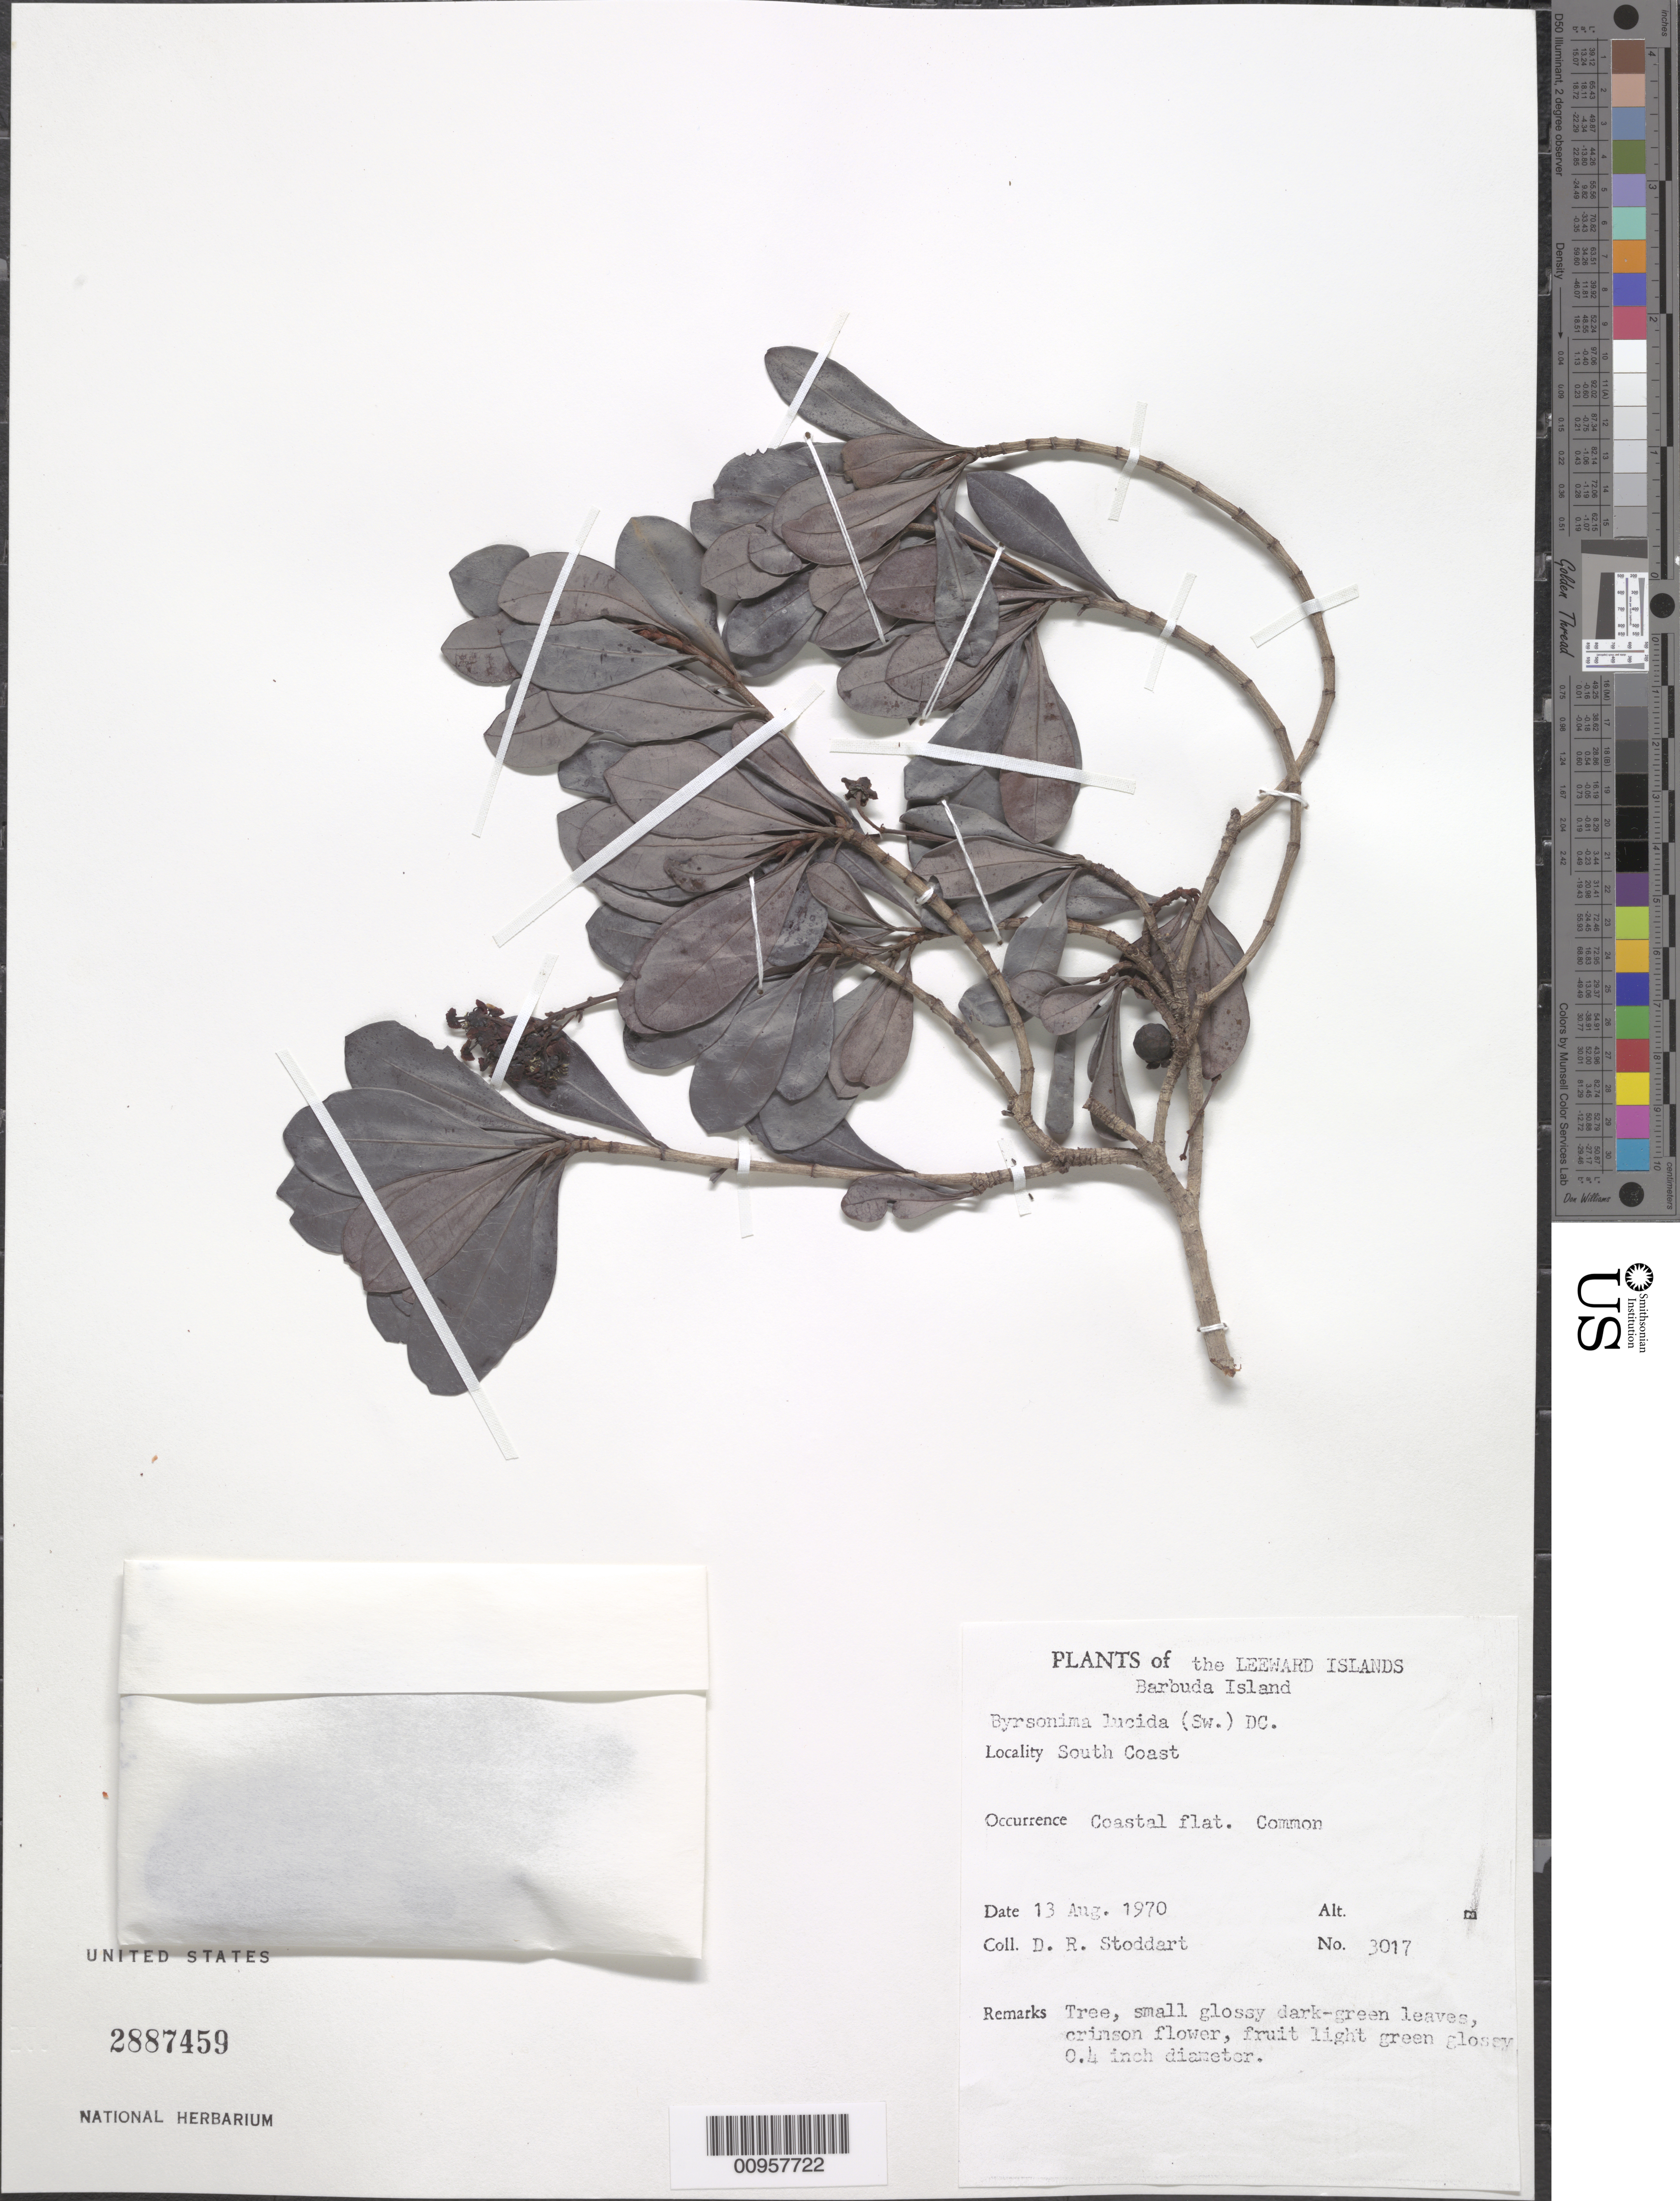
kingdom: Plantae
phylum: Tracheophyta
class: Magnoliopsida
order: Malpighiales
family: Malpighiaceae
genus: Byrsonima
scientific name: Byrsonima lucida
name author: (Mill.) DC.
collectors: D. R. Stoddart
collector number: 3017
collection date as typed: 13 Aug 1970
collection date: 1970-08-13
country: Antigua and Barbuda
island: Barbuda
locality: South coast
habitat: Coastal flat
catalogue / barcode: US 2887459